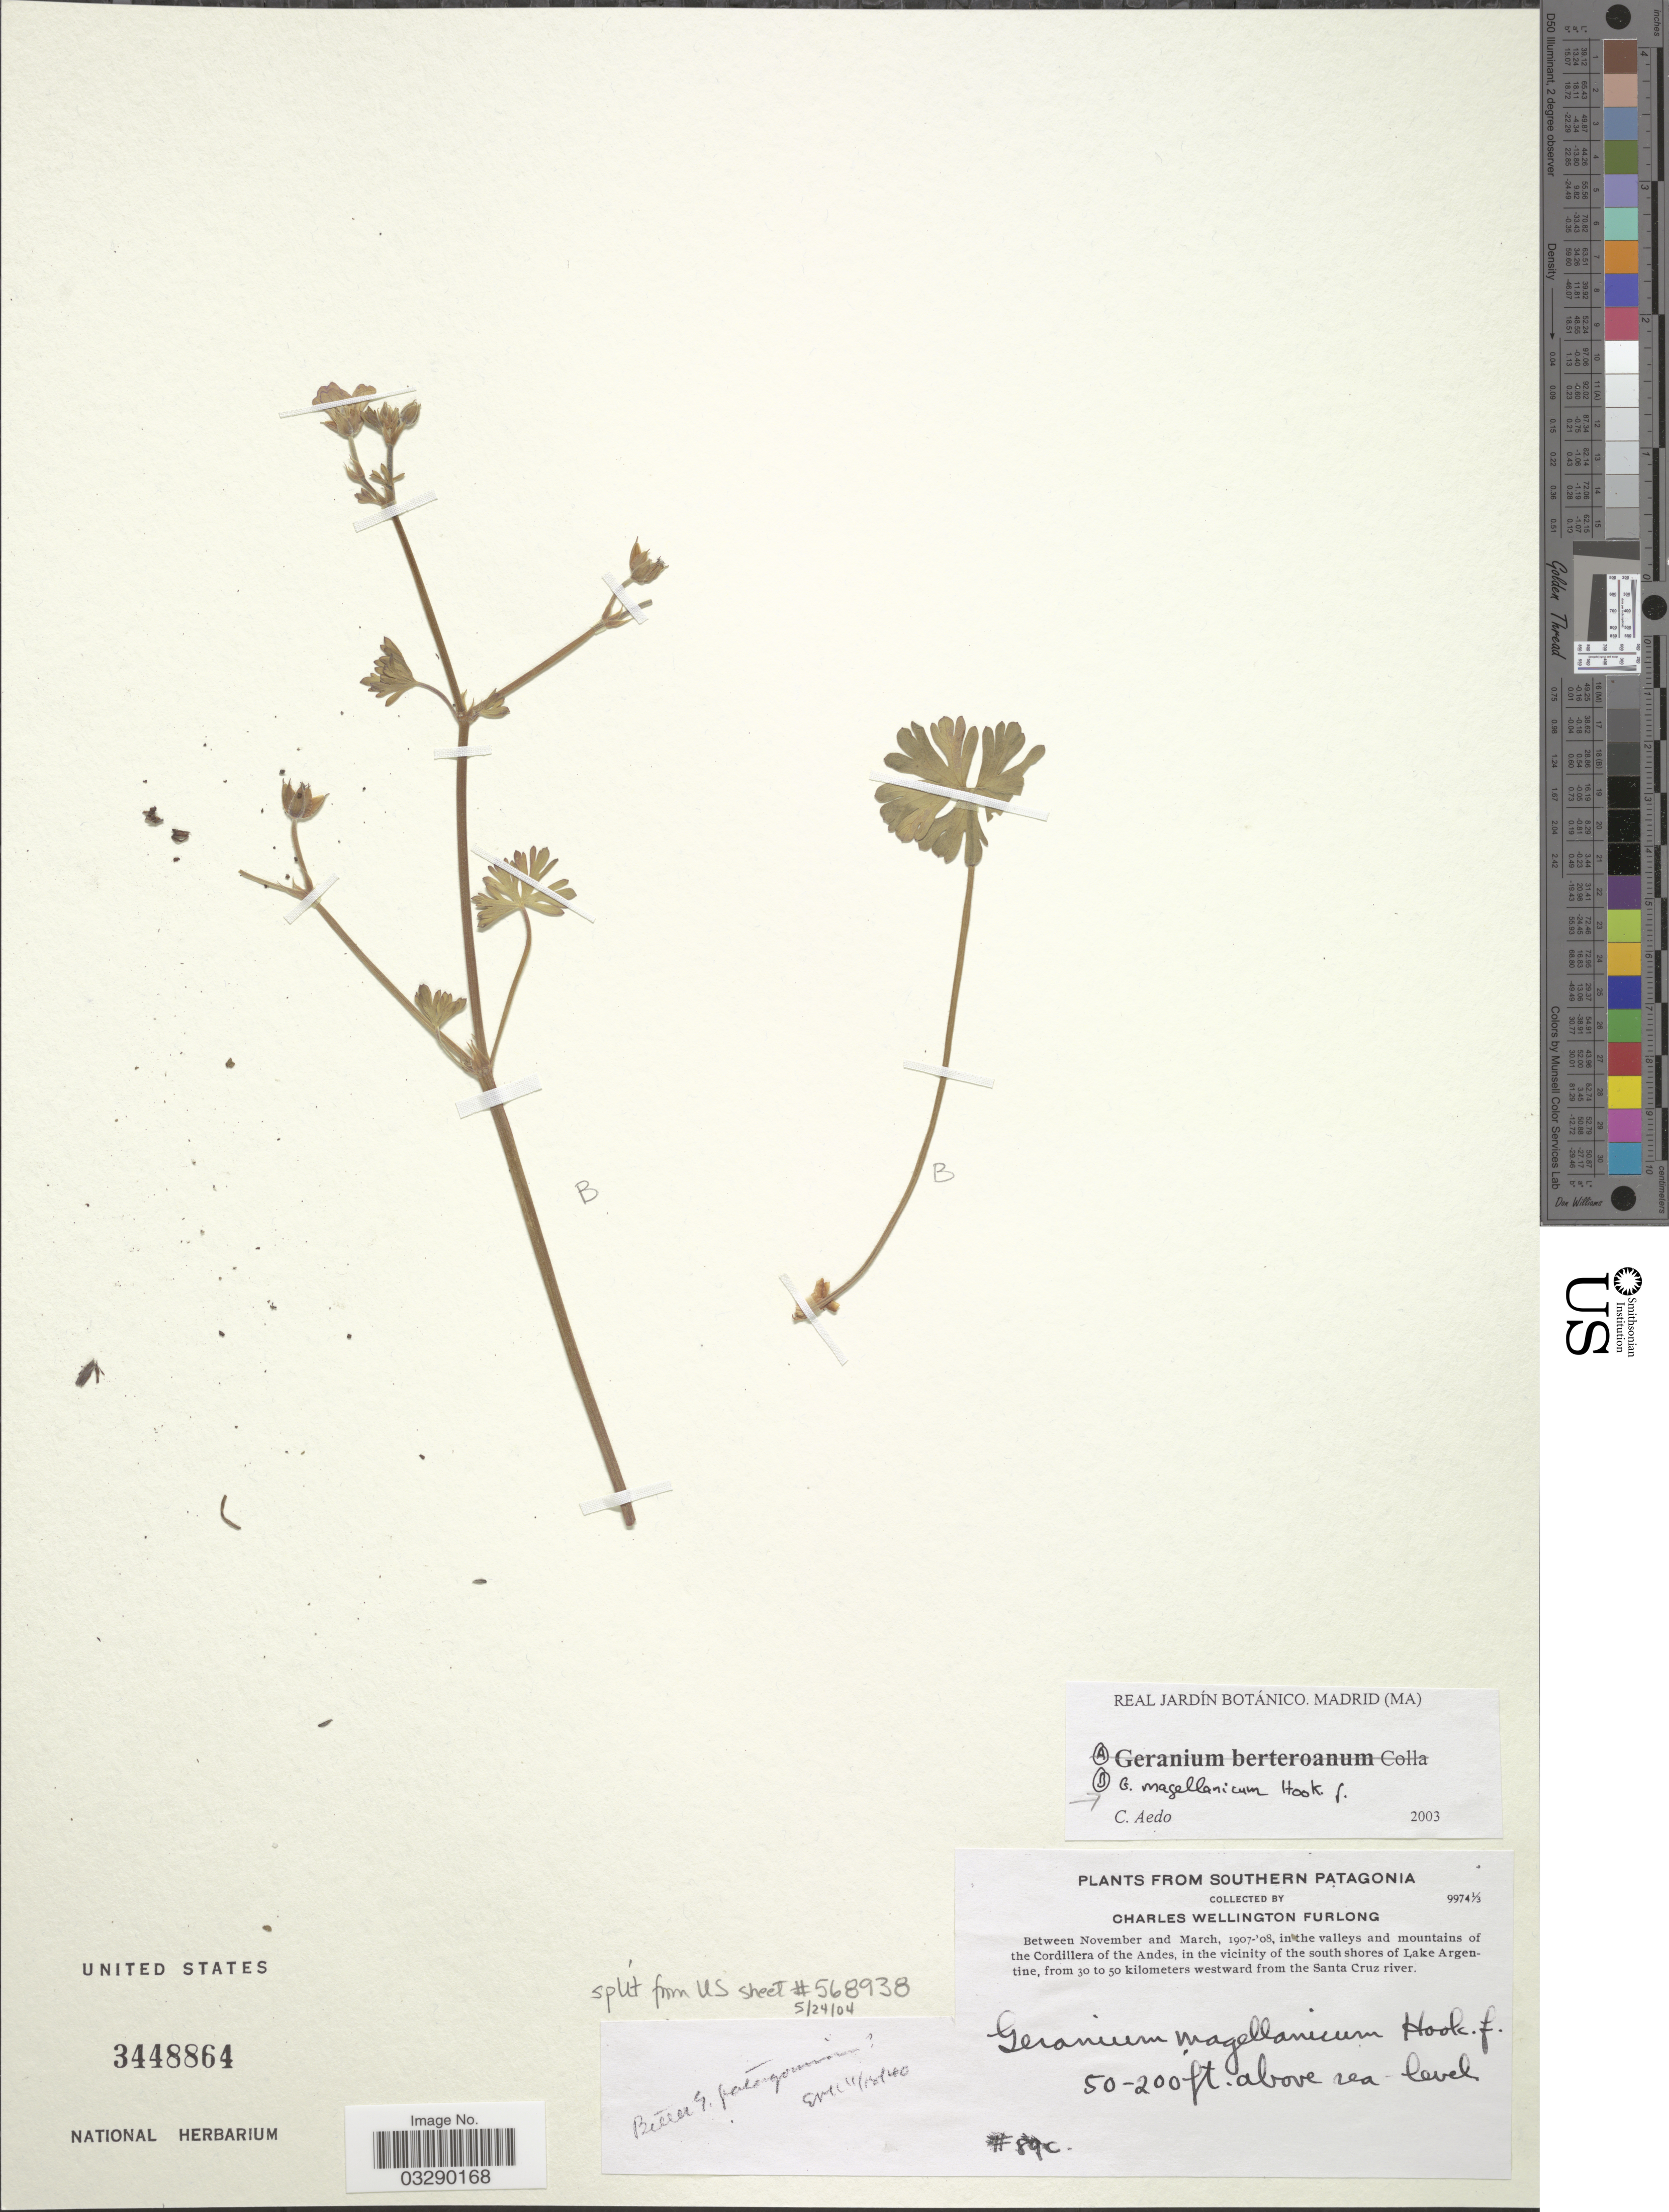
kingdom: Plantae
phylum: Tracheophyta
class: Magnoliopsida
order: Geraniales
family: Geraniaceae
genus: Geranium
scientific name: Geranium magellanicum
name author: Hook. f.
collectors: C. Furlong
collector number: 89c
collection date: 1907-11/1908-03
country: Argentina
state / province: Santa Cruz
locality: Southern Patagonia. In the valleys and mountains of the Cordillera of the Andes, in the vicinity of the south shores of Lake Argentine, from 30 to 50 kilometers westward from the Santa Cruz river.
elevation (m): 15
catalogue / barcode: US 3448864